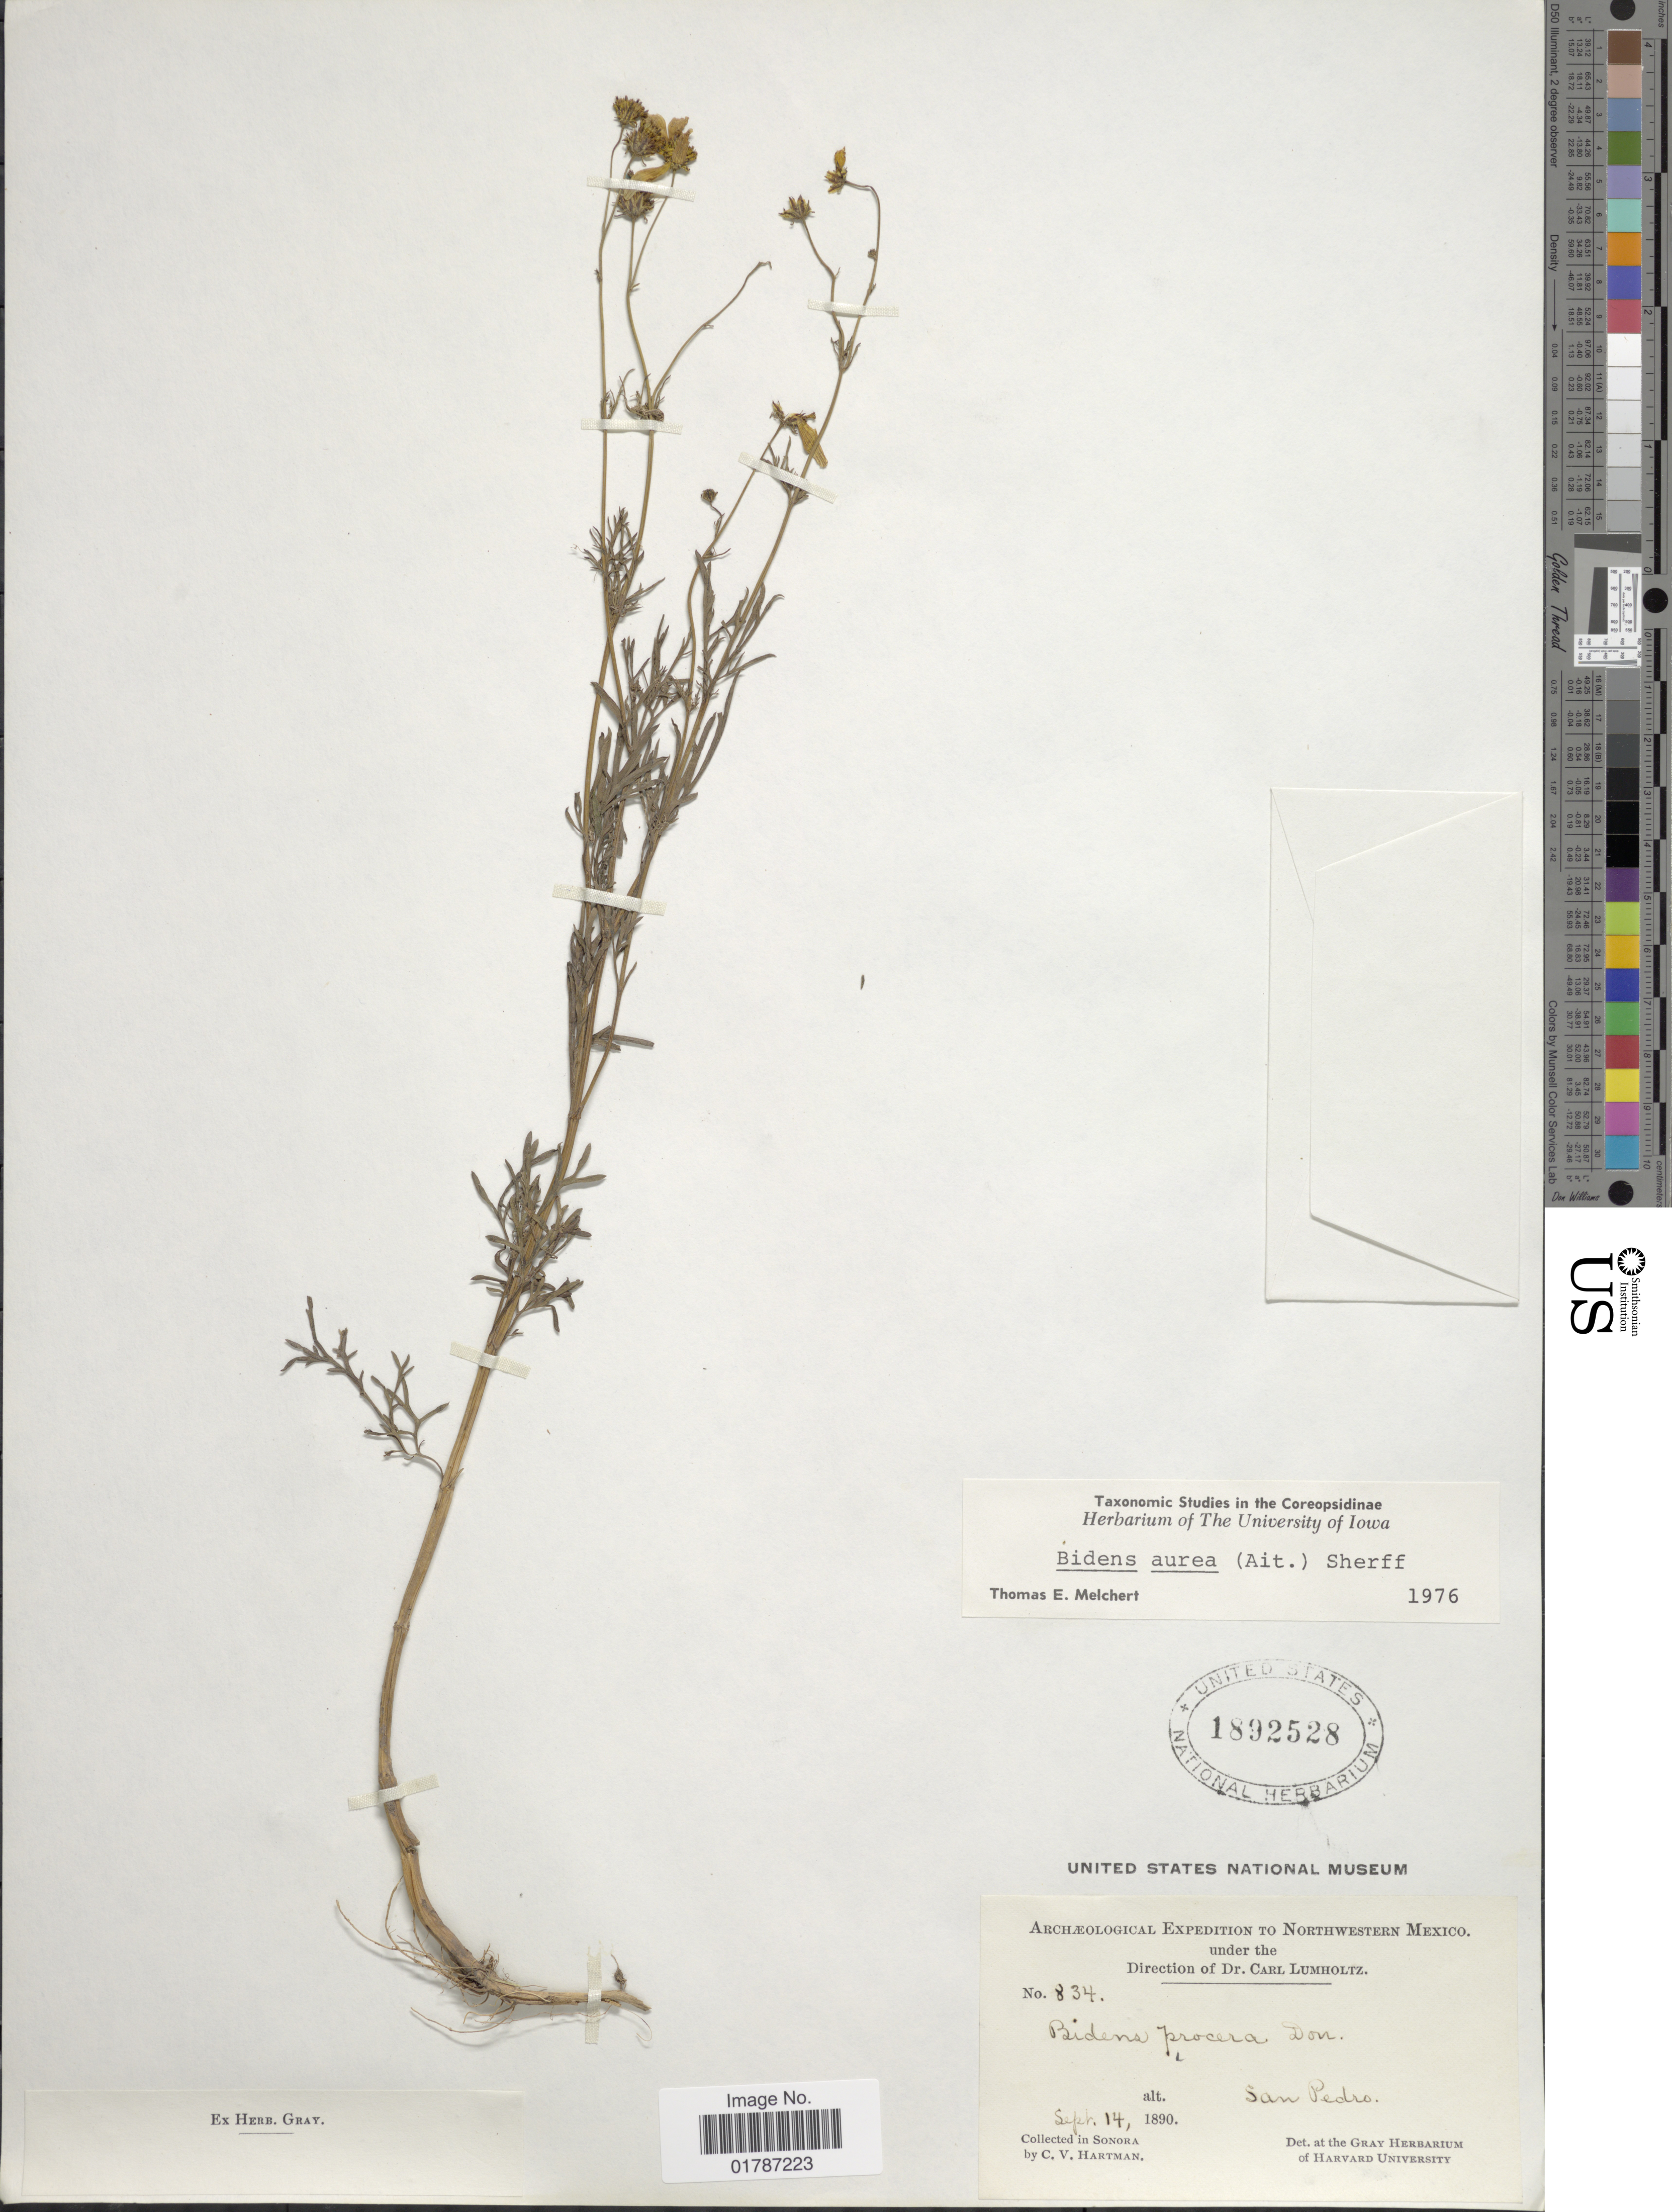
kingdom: Plantae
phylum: Tracheophyta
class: Magnoliopsida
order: Asterales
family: Asteraceae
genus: Bidens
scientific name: Bidens aurea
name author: (Aiton) Sherff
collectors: C. V. Hartman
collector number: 834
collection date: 1890-09-14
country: Mexico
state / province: Sonora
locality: San Pedro, Sonora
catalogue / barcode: US 1892528